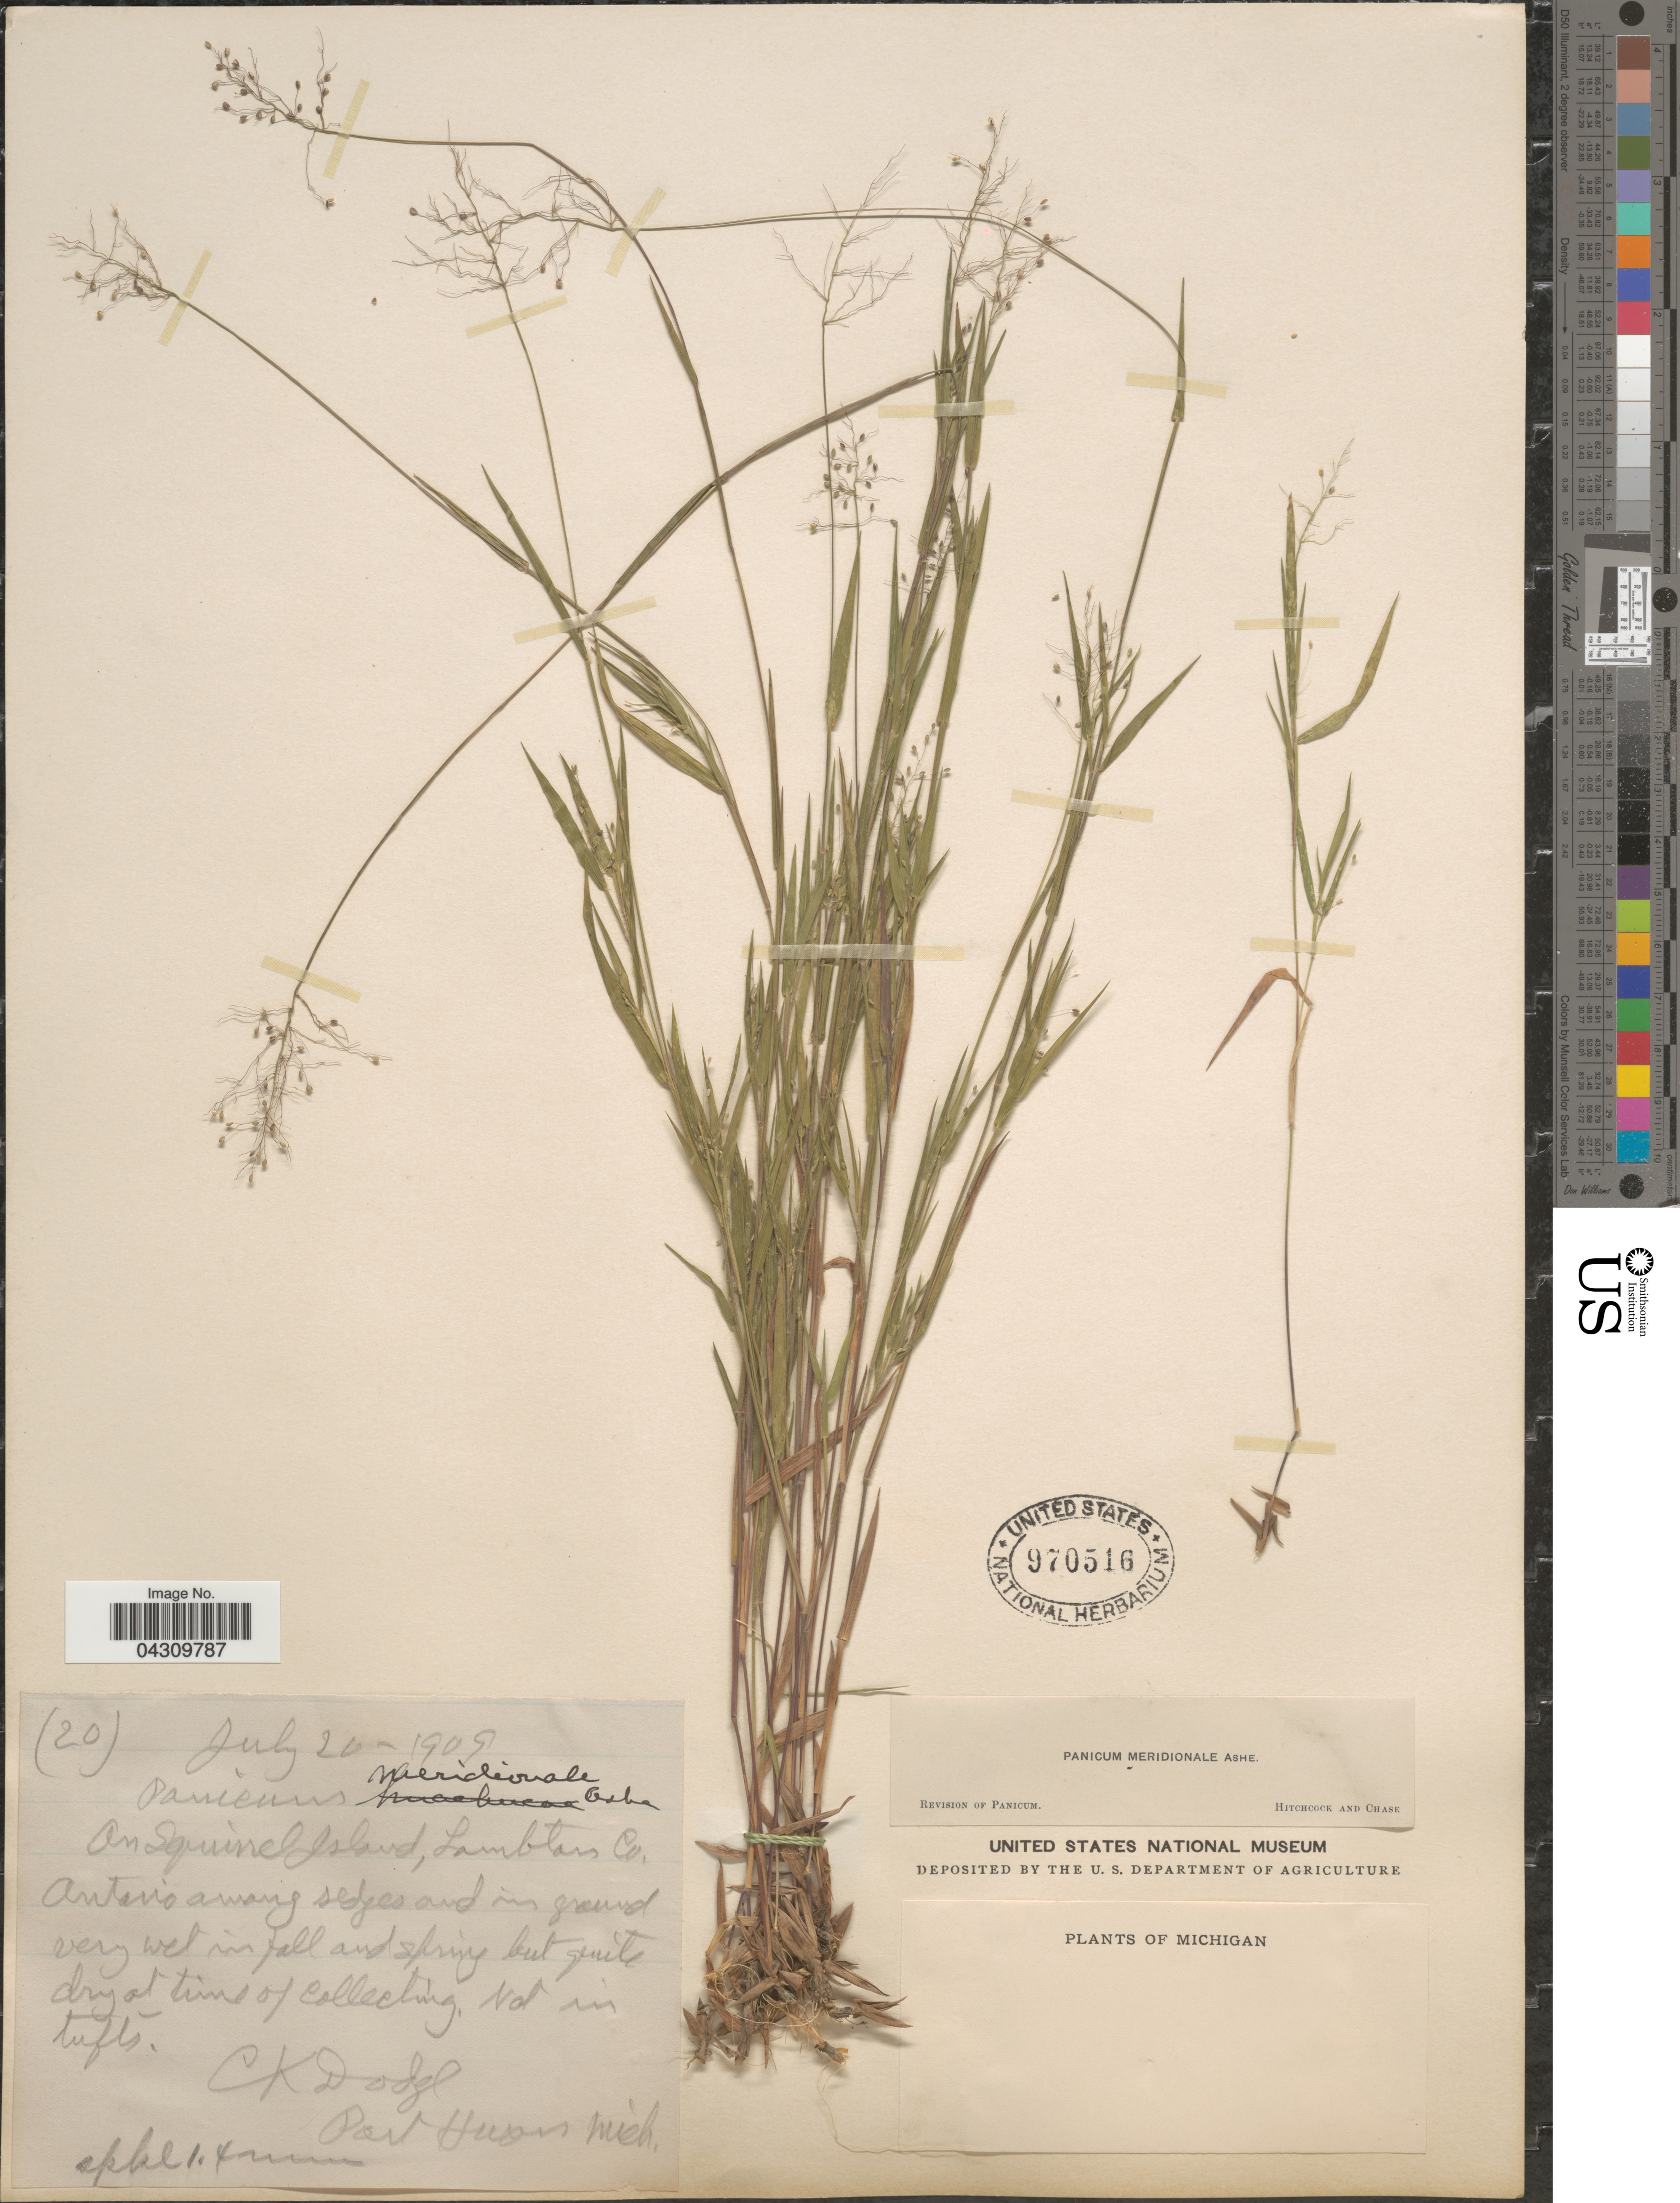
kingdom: Plantae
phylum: Tracheophyta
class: Liliopsida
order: Poales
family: Poaceae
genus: Dichanthelium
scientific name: Dichanthelium acuminatum var. acuminatum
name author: (Sw.) Gould & C.A. Clark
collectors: C. Dodge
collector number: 20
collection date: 1909-07-20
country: United States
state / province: Michigan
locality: On Squirrel Island, Lambton Co.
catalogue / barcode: US 970516